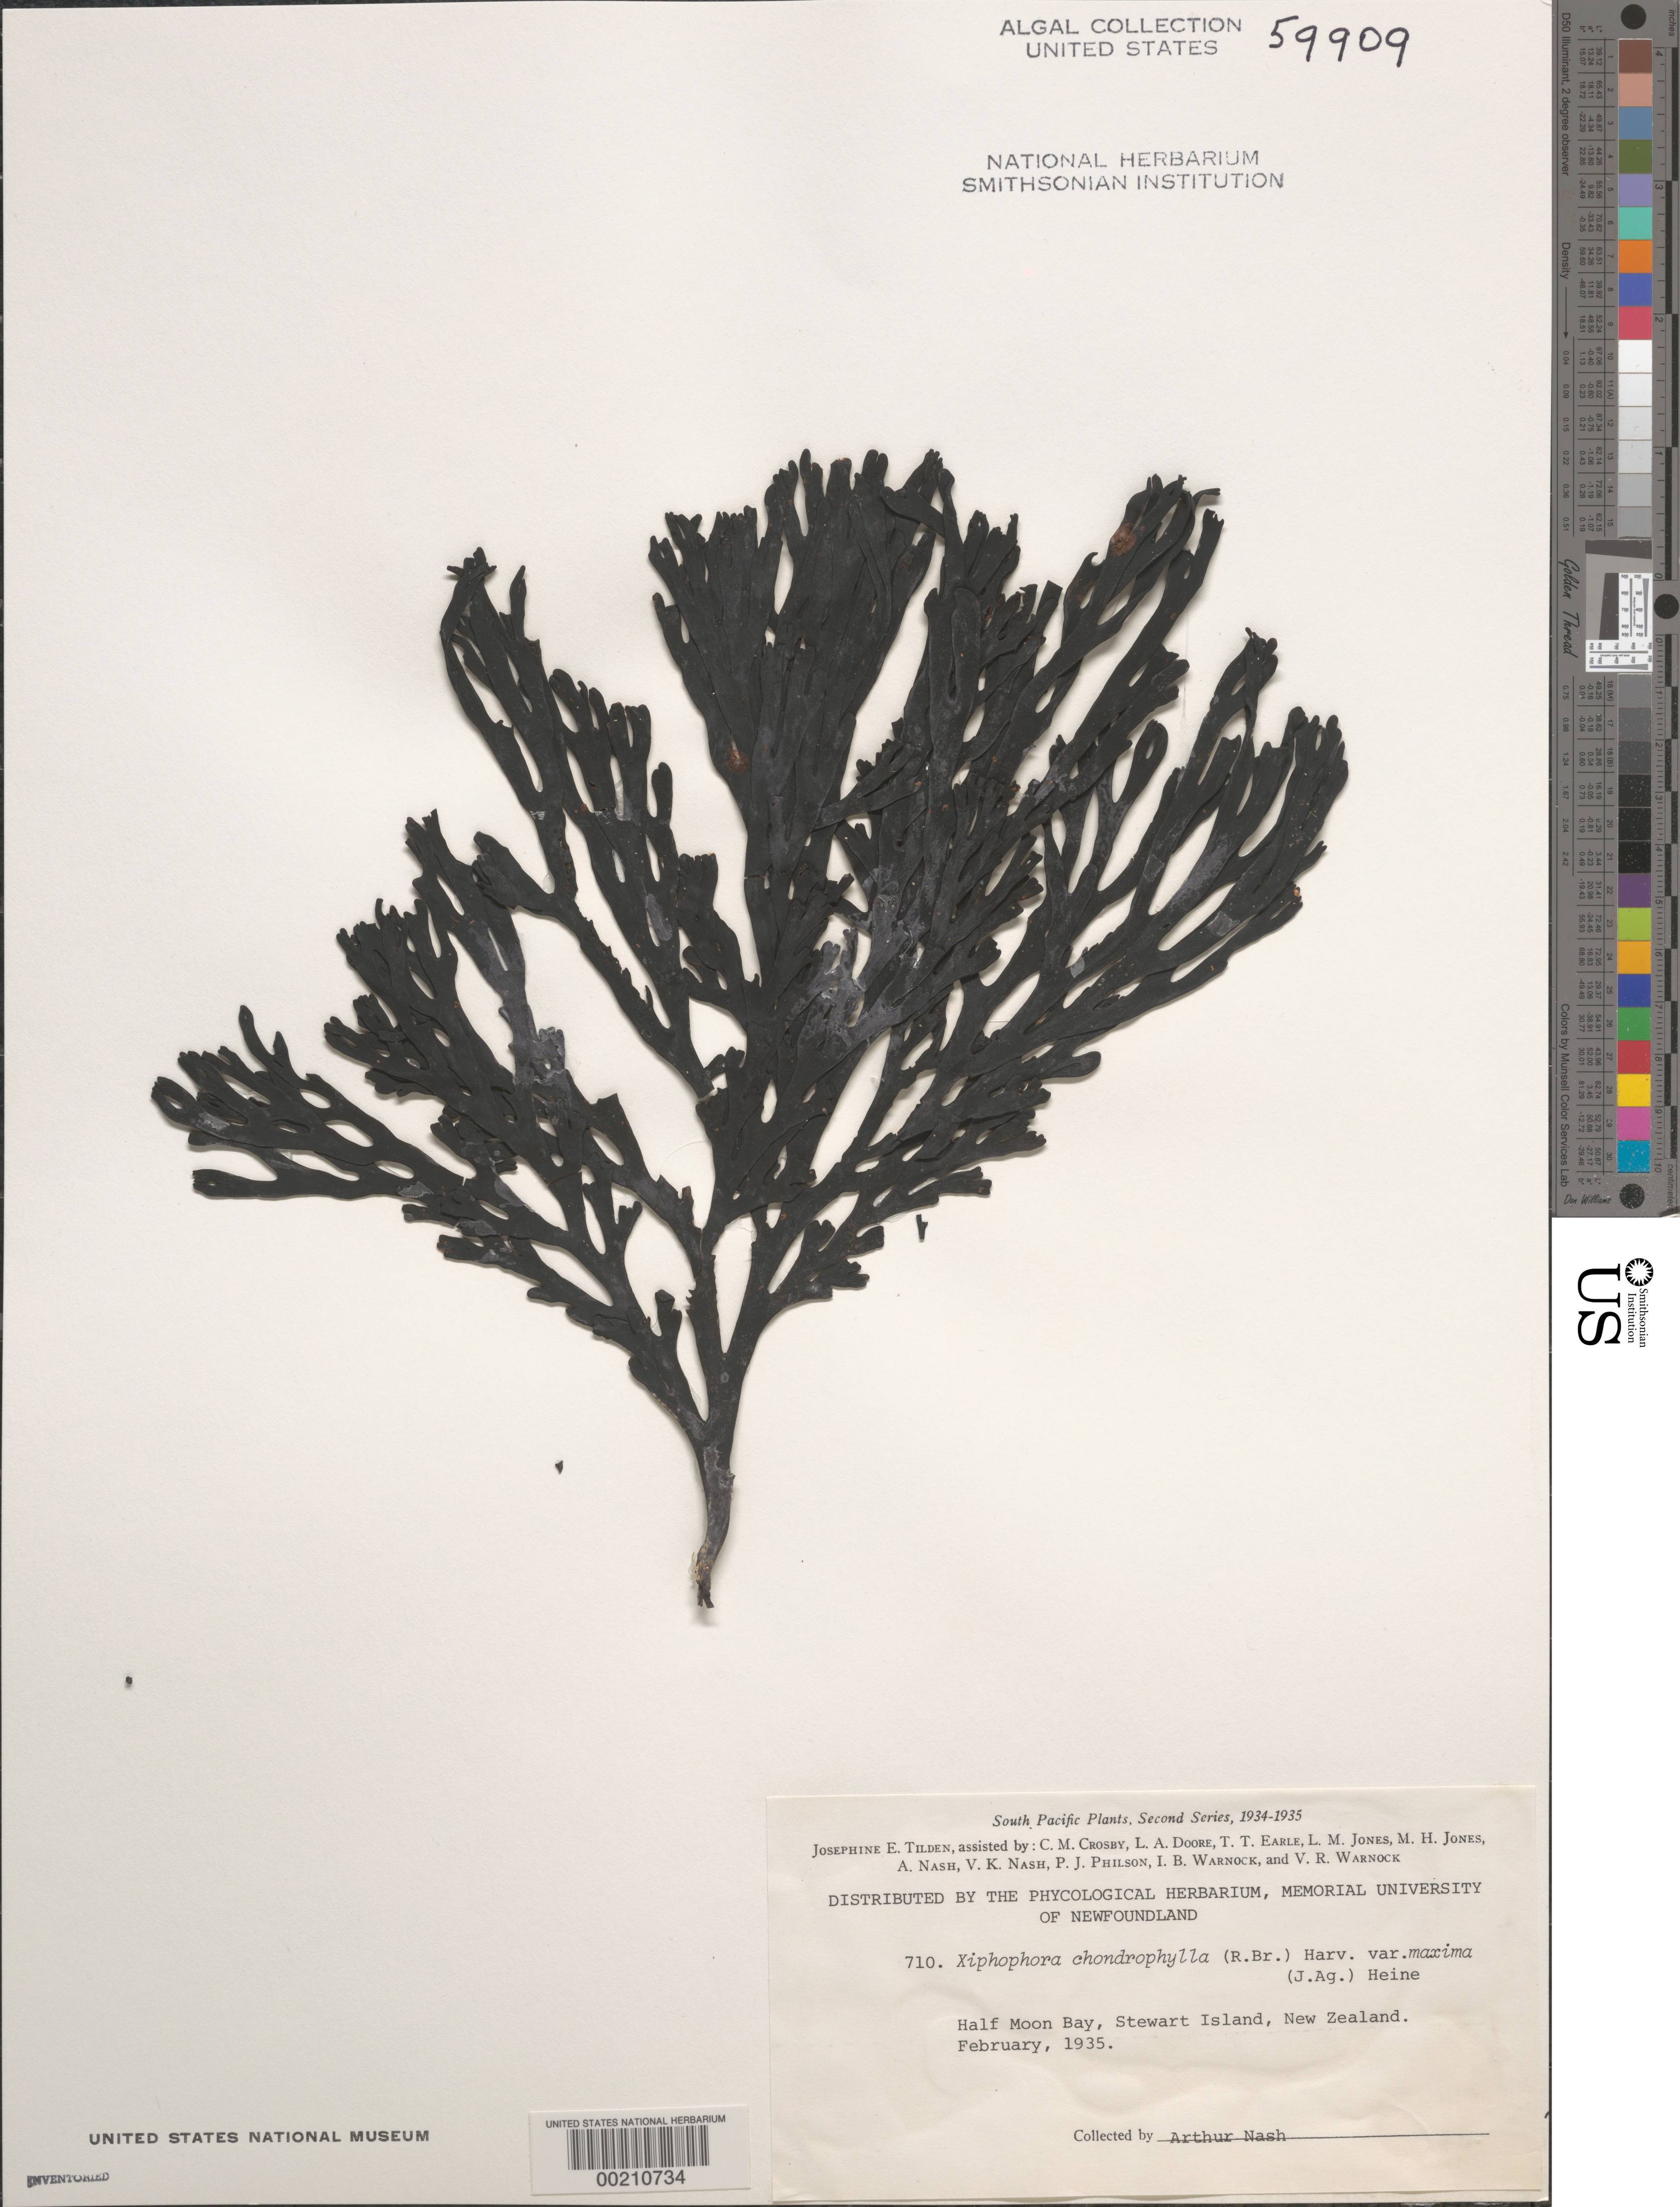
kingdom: Chromista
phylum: Ochrophyta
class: Phaeophyceae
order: Fucales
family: Xiphophoraceae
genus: Xiphophora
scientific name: Xiphophora chondrophylla var. maxima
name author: (J. Agardh) E.M. Heine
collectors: A. Nash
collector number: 710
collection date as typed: Feb 1935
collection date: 1935-02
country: New Zealand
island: Stewart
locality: Half moon bay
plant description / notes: Tilden, South Pacific Plants, Second Series, 1934-1935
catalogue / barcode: US 59909